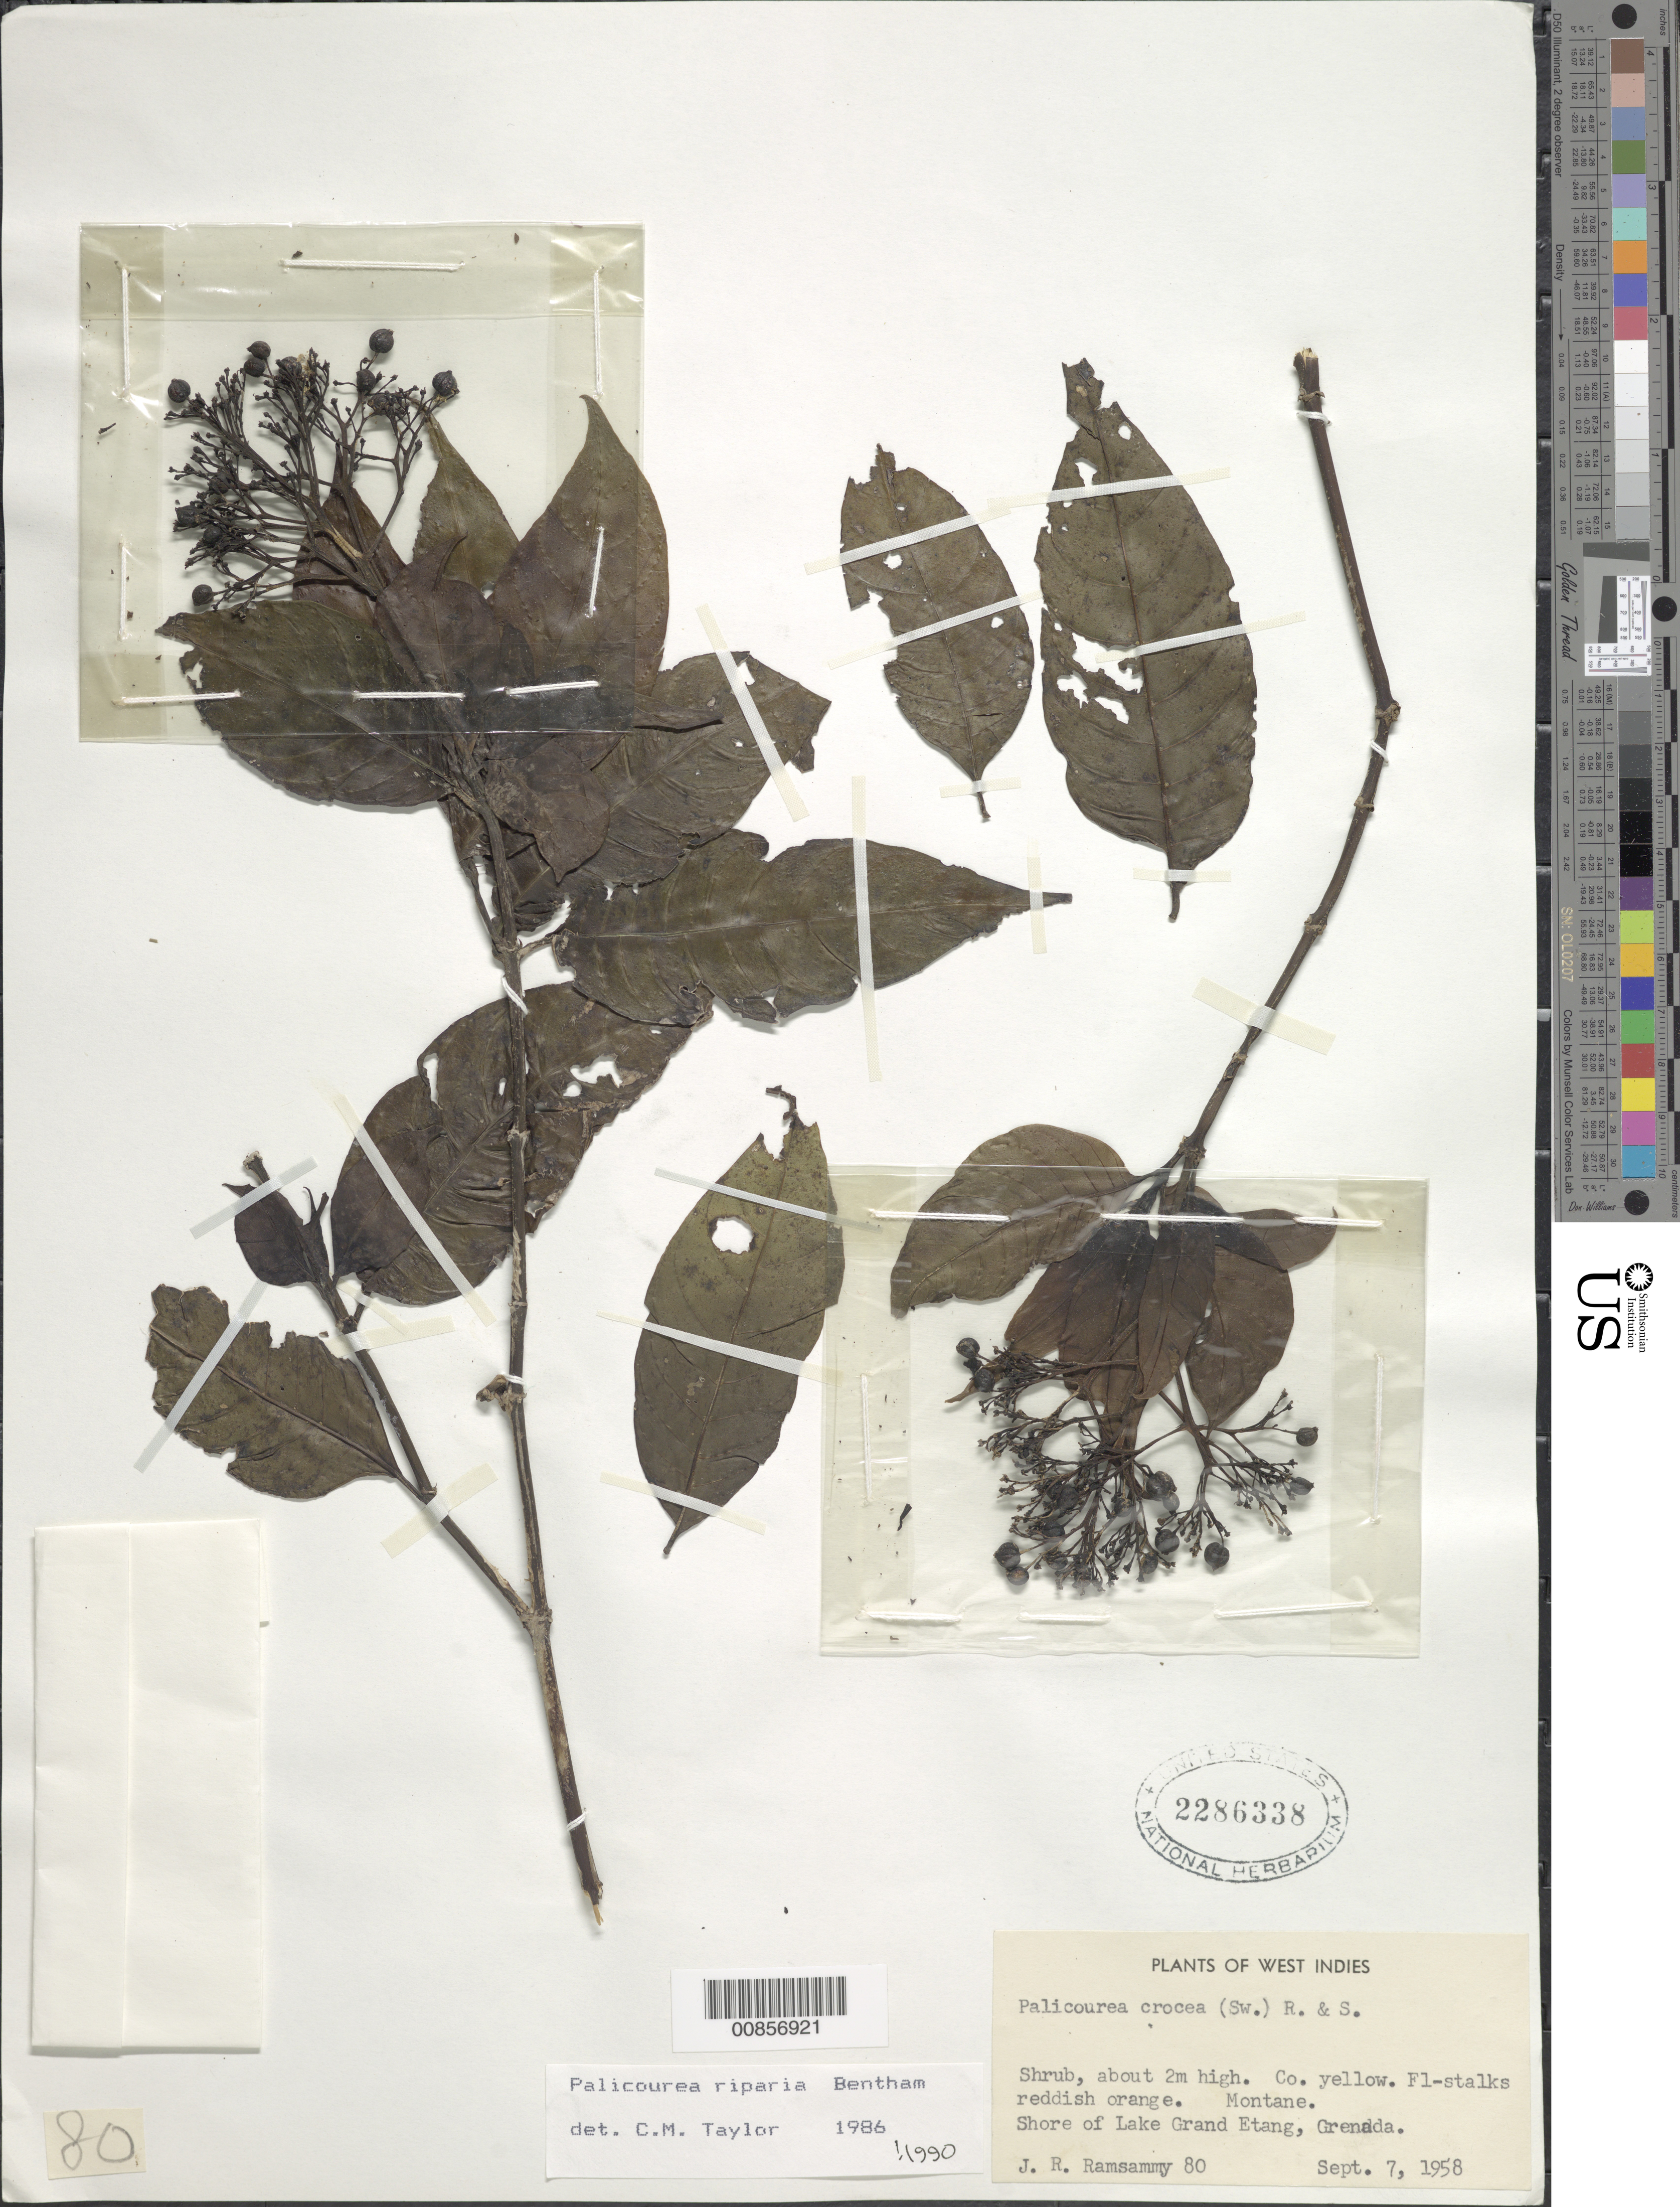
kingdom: Plantae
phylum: Tracheophyta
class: Magnoliopsida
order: Gentianales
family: Rubiaceae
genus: Palicourea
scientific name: Palicourea croceoides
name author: Desv. ex Ham.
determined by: Taylor, Charlotte M.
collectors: J. Ramsammy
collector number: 80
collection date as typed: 07 Sep 1958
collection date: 1958-09-07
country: Grenada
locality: Shore of Lake Grand Etang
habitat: Montane. Shore of lake.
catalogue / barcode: US 2286338